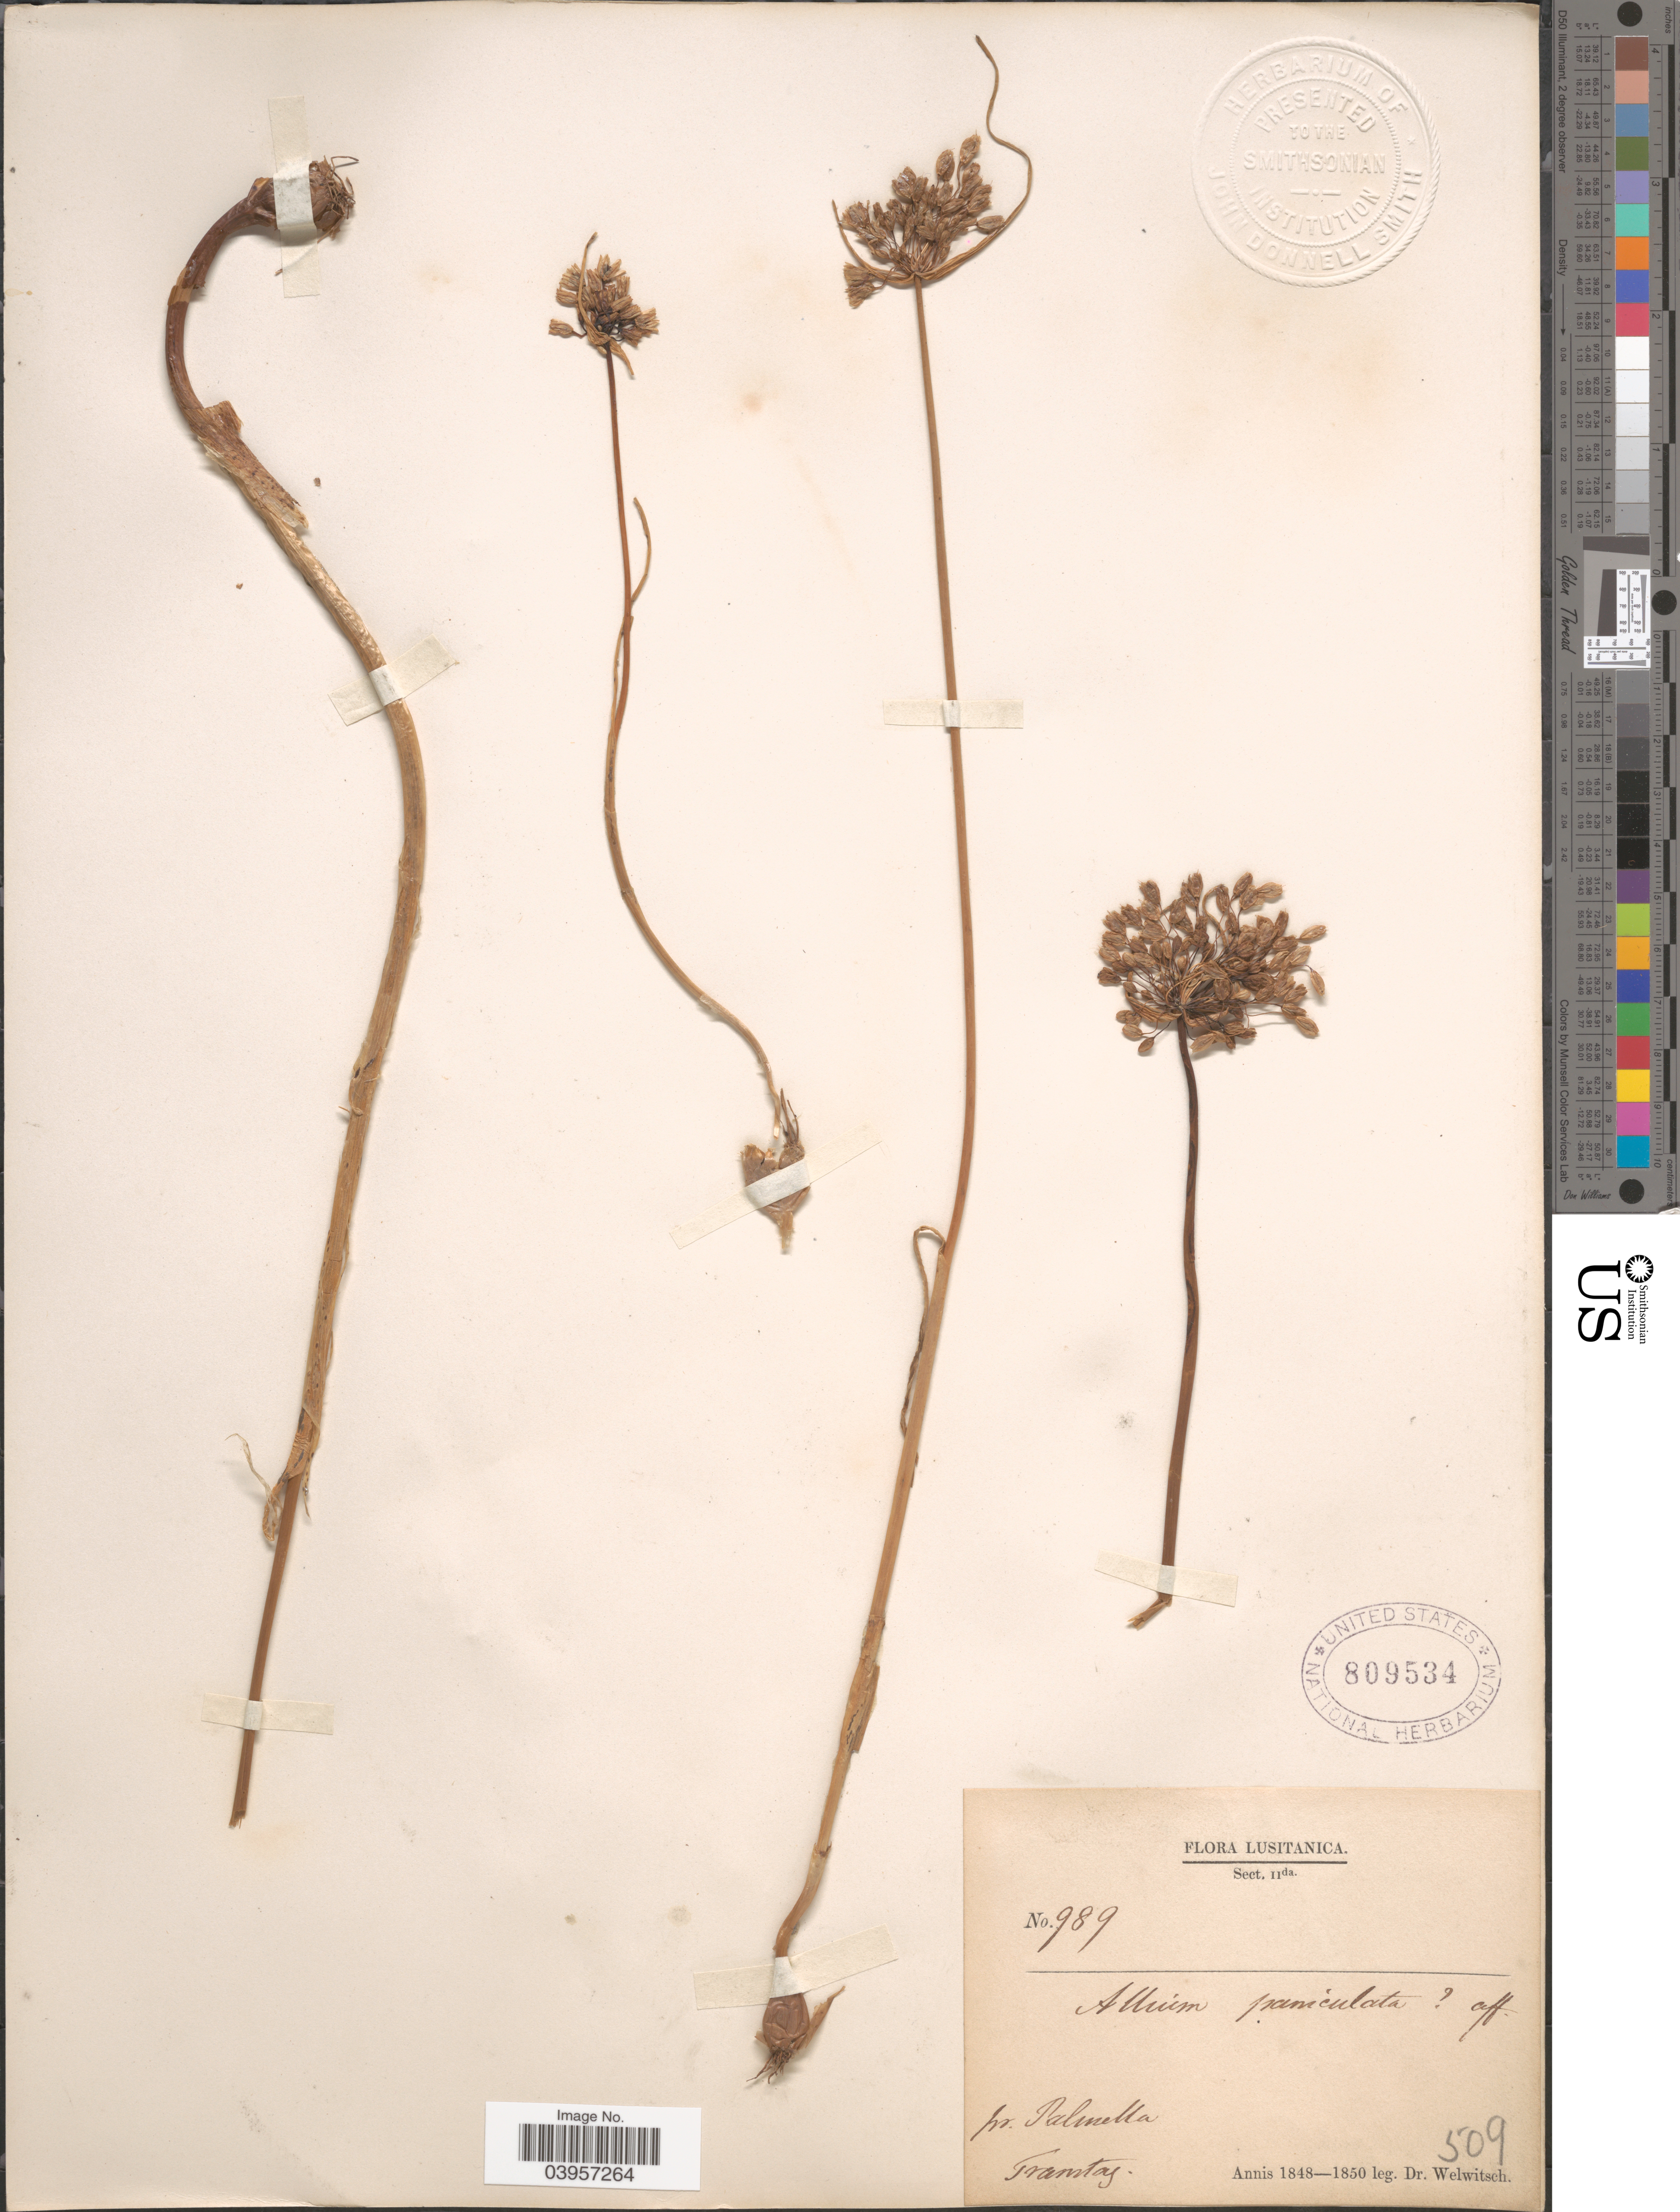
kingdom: Plantae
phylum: Tracheophyta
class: Liliopsida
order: Asparagales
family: Amaryllidaceae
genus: Allium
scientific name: Allium paniculatum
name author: L.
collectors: -. Welwitsch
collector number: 989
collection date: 1848/1850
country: Portugal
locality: Pr. Palmella. Tramtag.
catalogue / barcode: US 809534